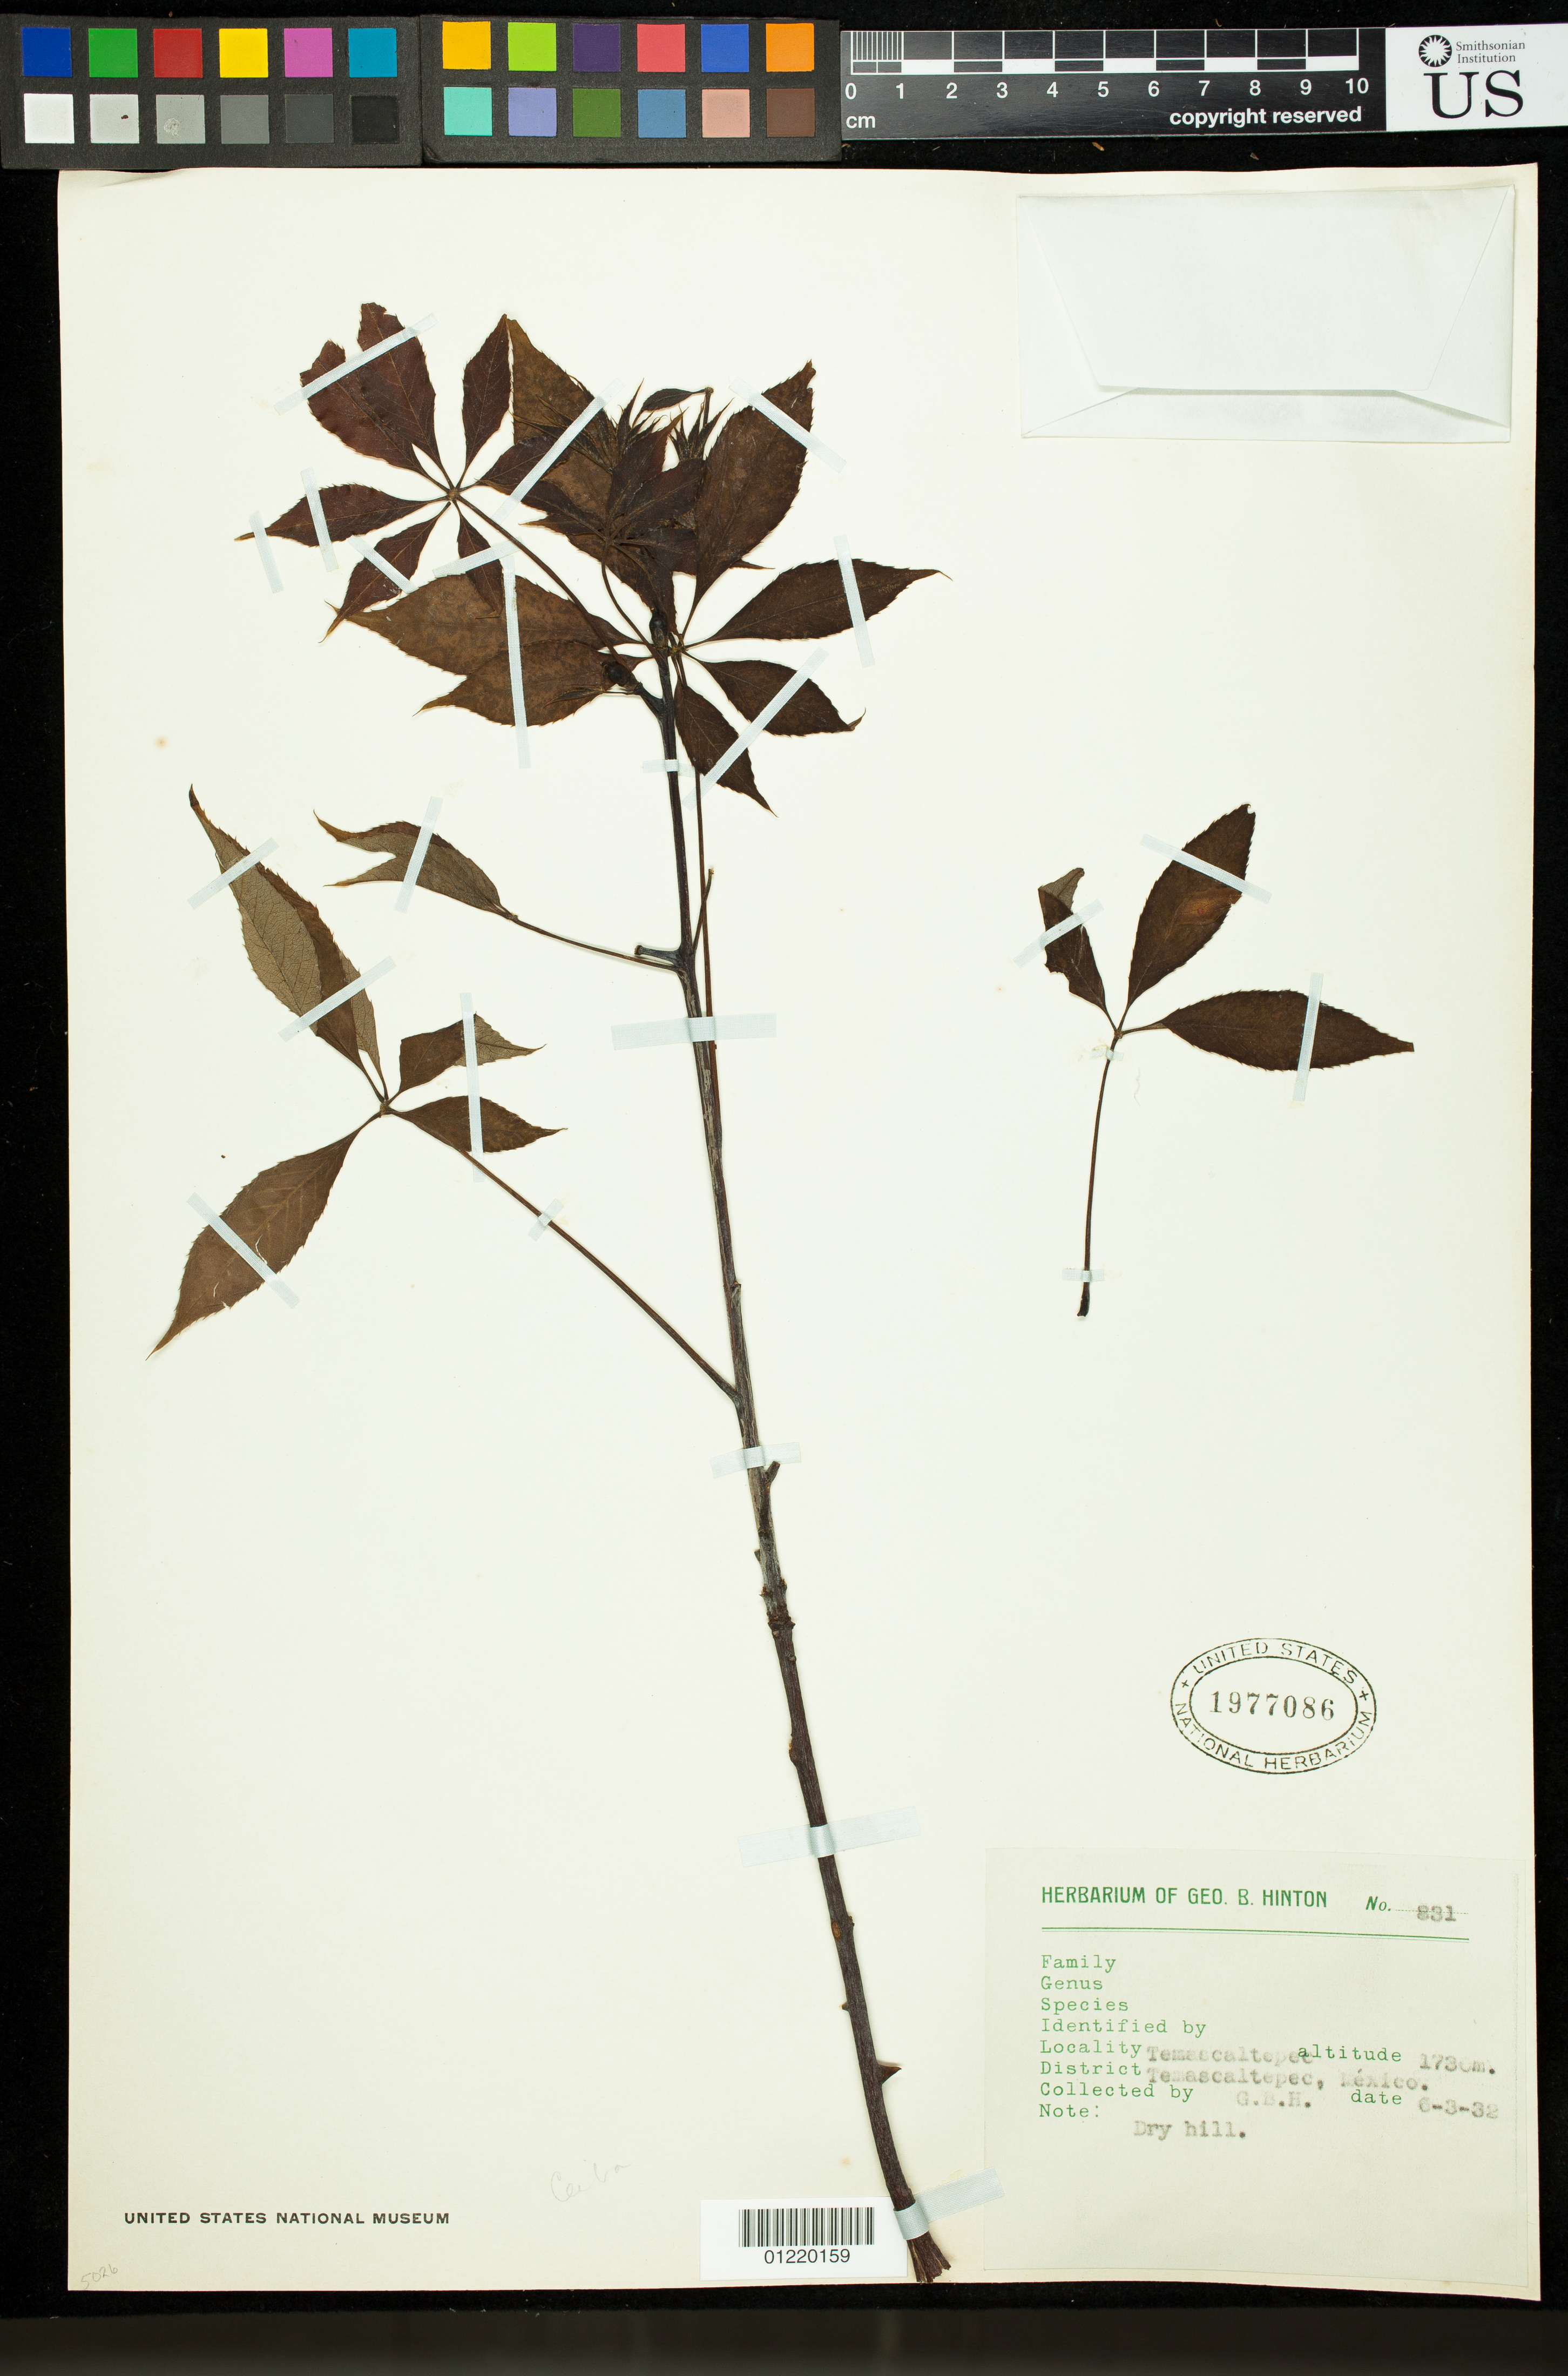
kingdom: Plantae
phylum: Tracheophyta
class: Magnoliopsida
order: Malvales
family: Malvaceae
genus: Ceiba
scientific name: Ceiba sp.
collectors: G. B. Hinton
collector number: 831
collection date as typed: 3/6/1932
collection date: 1932-03-06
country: Mexico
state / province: México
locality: Temascaltepec. Dry hill.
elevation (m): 1730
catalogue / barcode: US 1977086